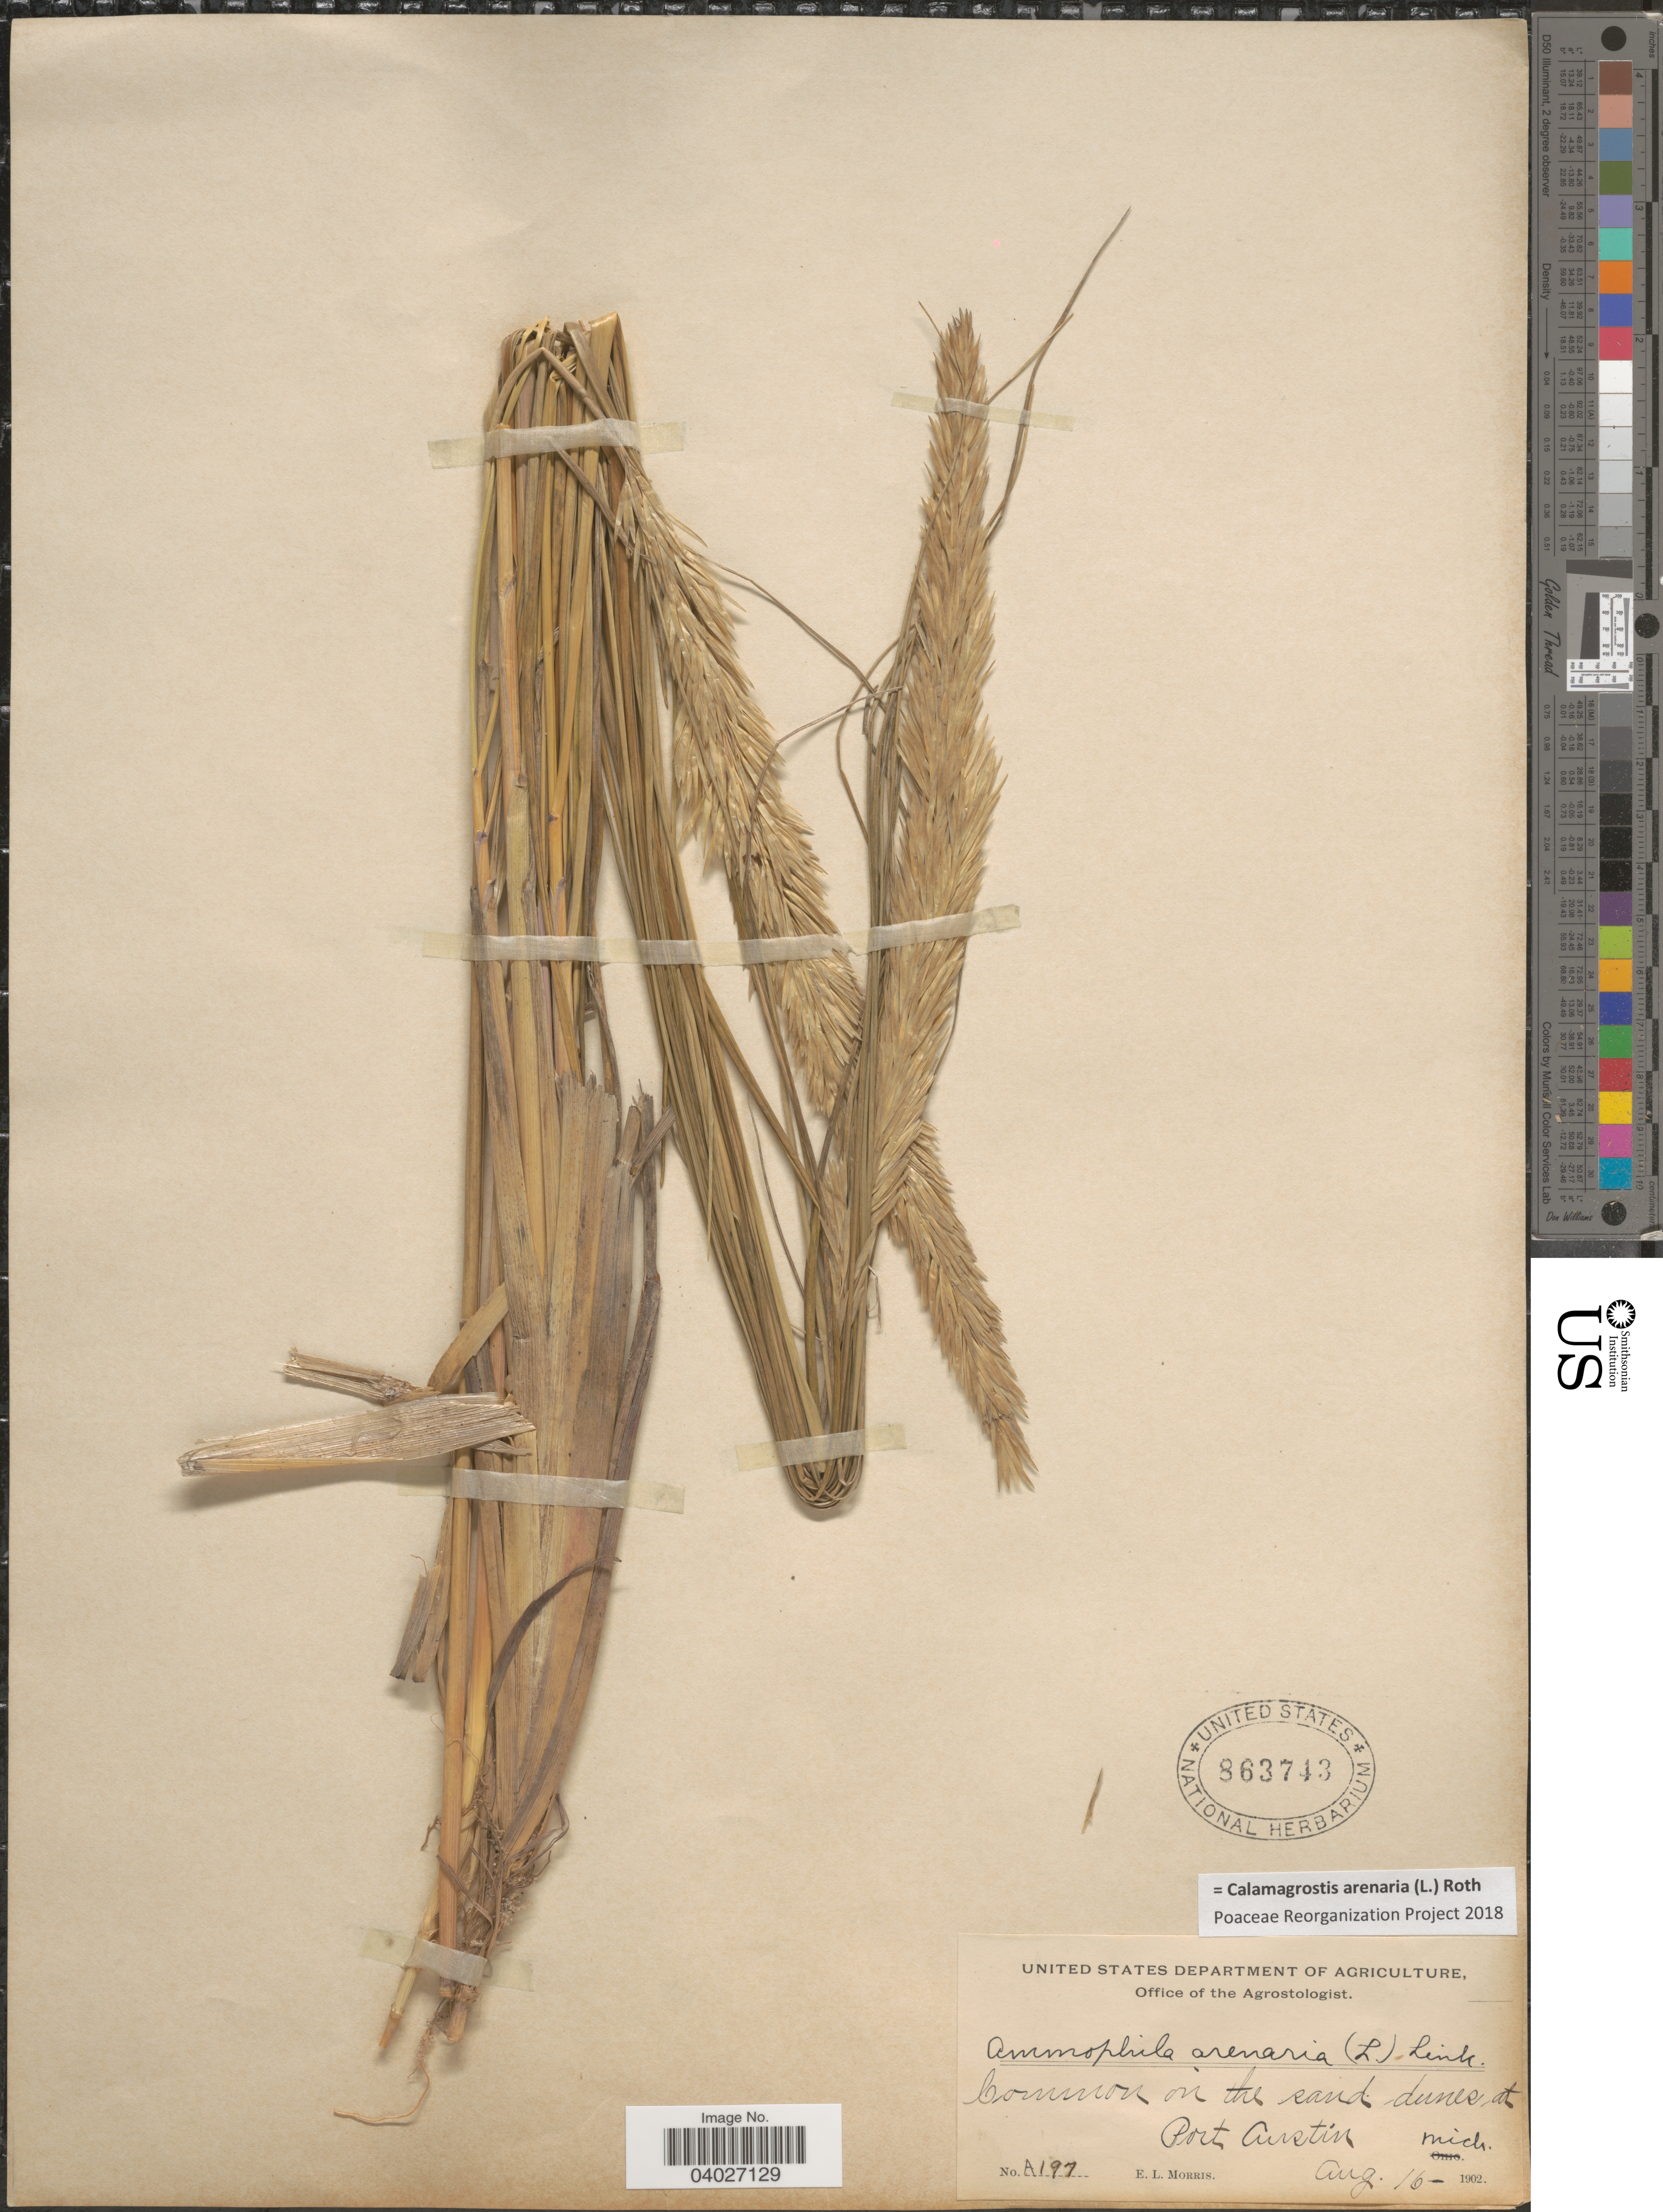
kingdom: Plantae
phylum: Tracheophyta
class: Liliopsida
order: Poales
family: Poaceae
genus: Calamagrostis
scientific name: Calamagrostis arenaria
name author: (L.) Roth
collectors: E. Morris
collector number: A197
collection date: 1902-08-16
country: United States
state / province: Michigan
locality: Common on the sand dunes at Port Austin.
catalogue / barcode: US 863743